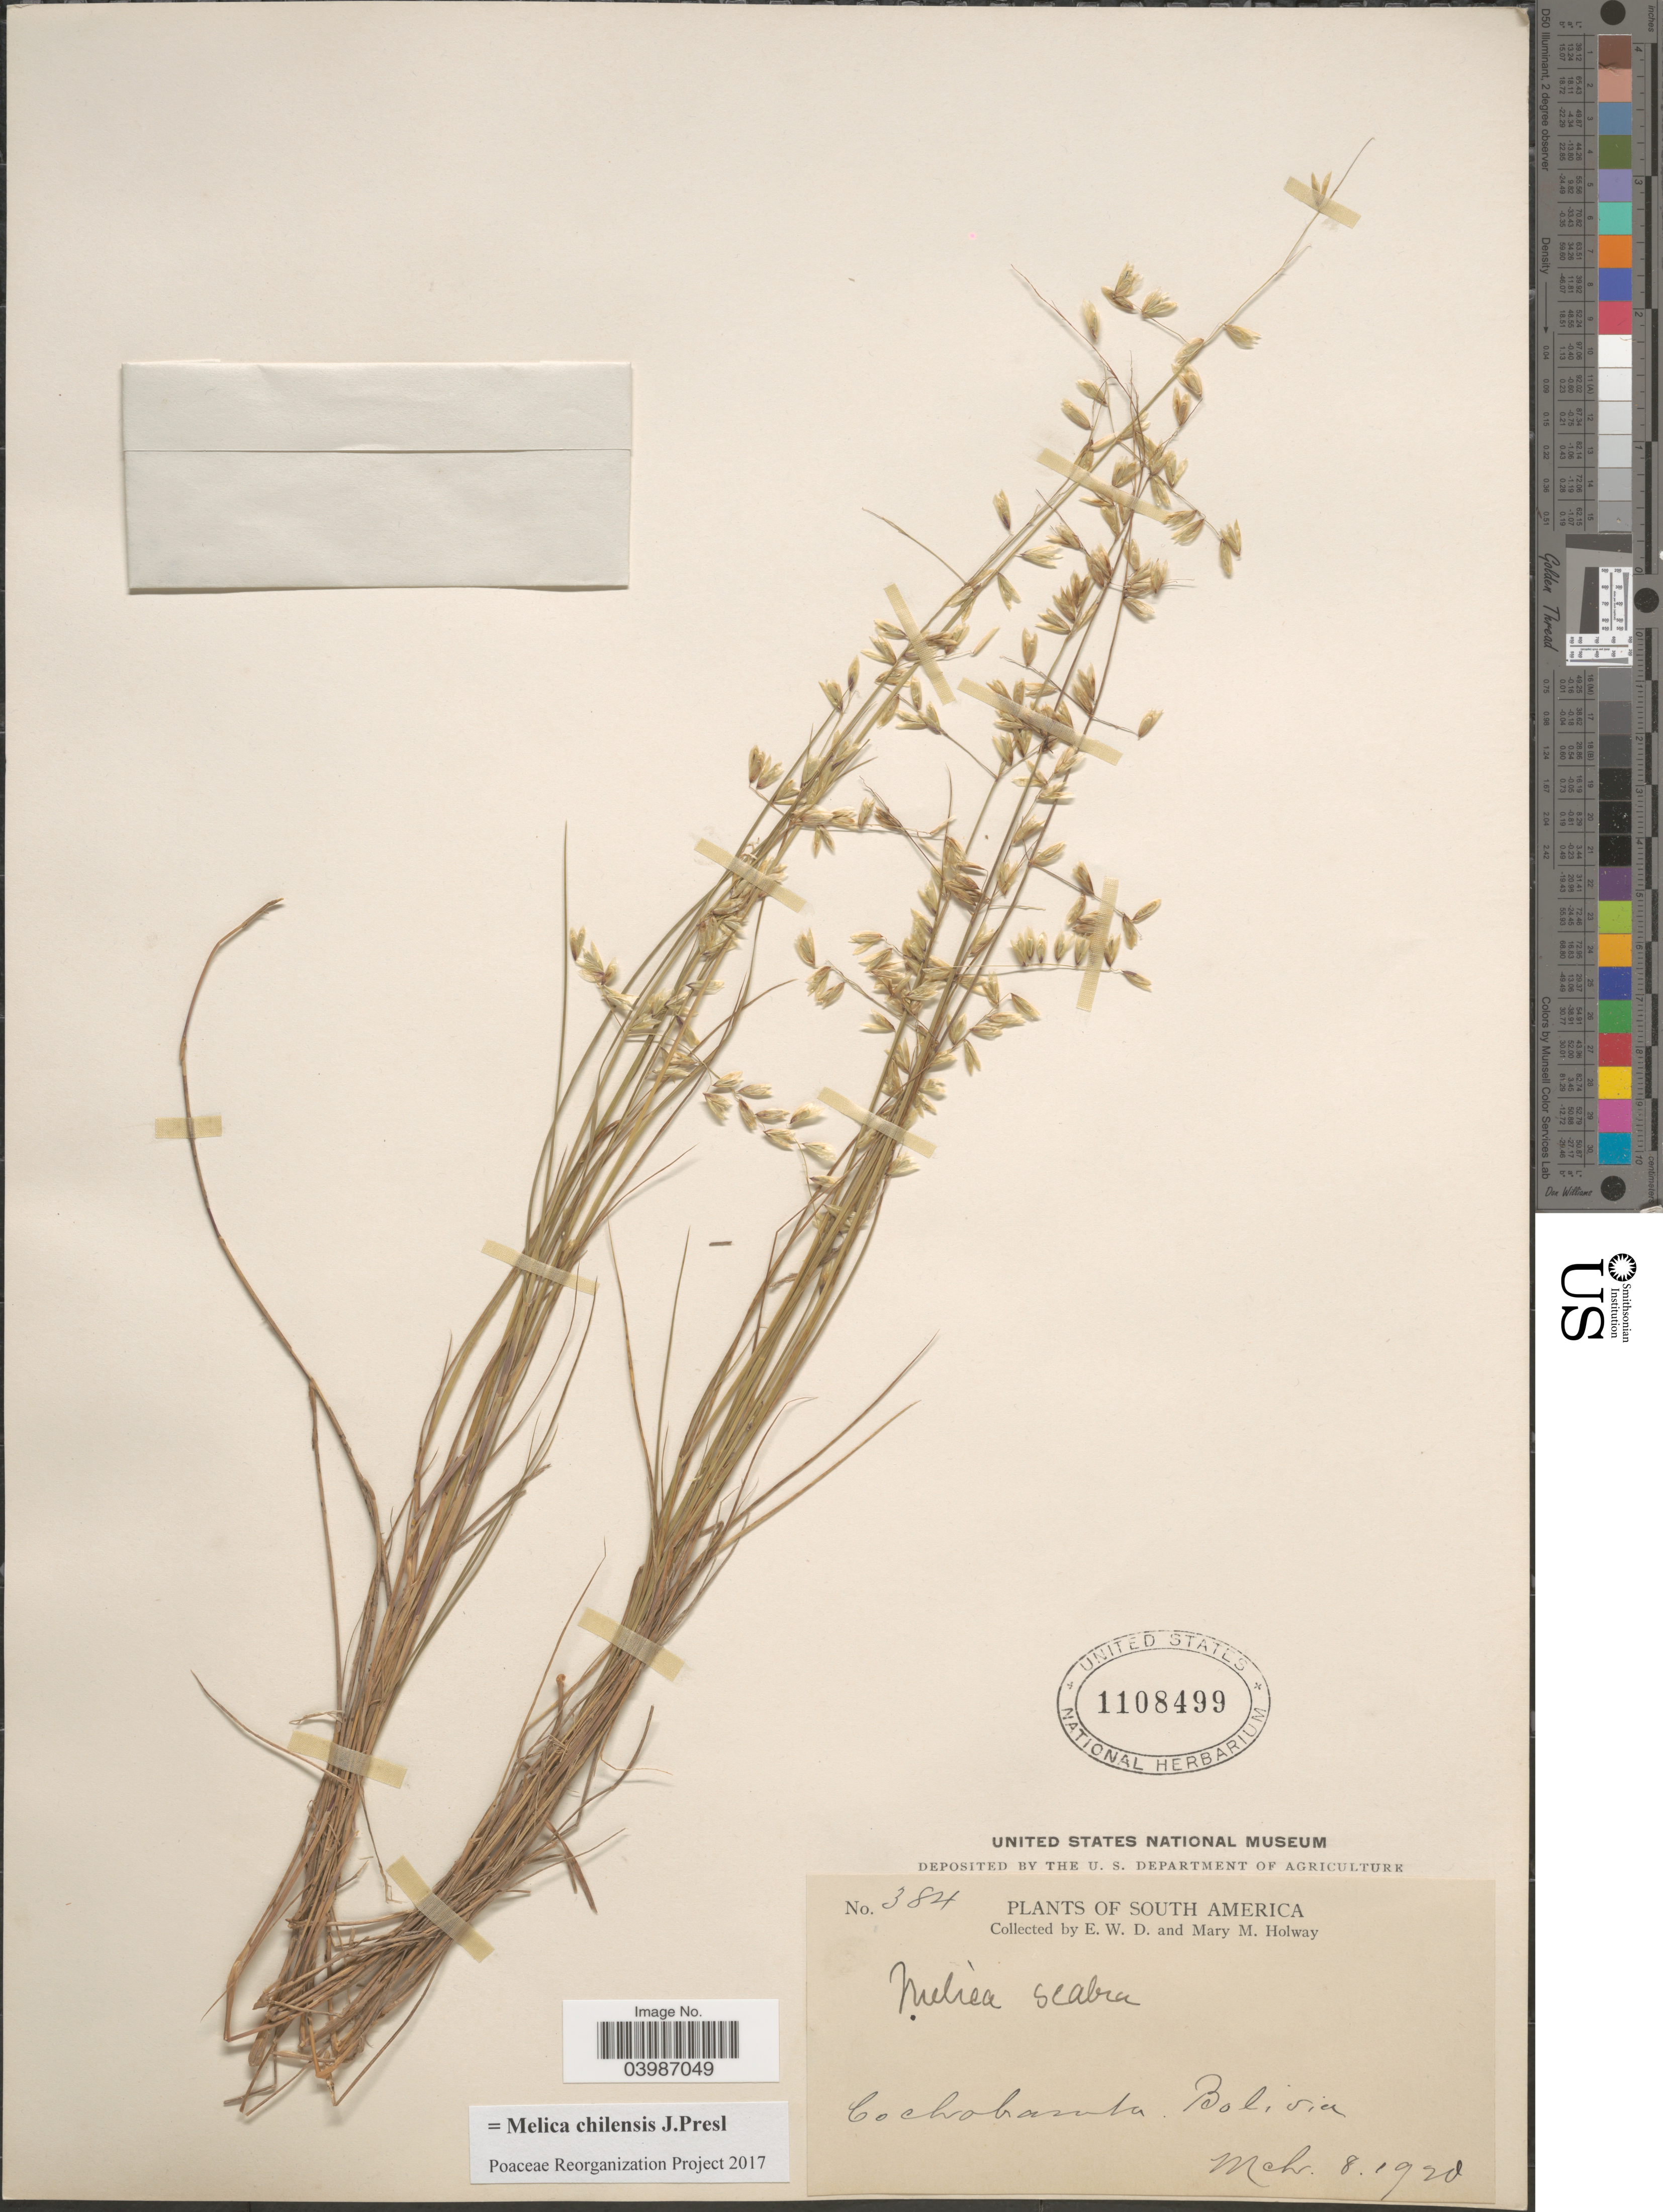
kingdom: Plantae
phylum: Tracheophyta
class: Liliopsida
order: Poales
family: Poaceae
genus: Melica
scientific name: Melica chilensis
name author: J. Presl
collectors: E. W. D. Holway & M. M. Holway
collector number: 384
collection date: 1920-03-08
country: Bolivia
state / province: Cochabamba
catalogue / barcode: US 1108499